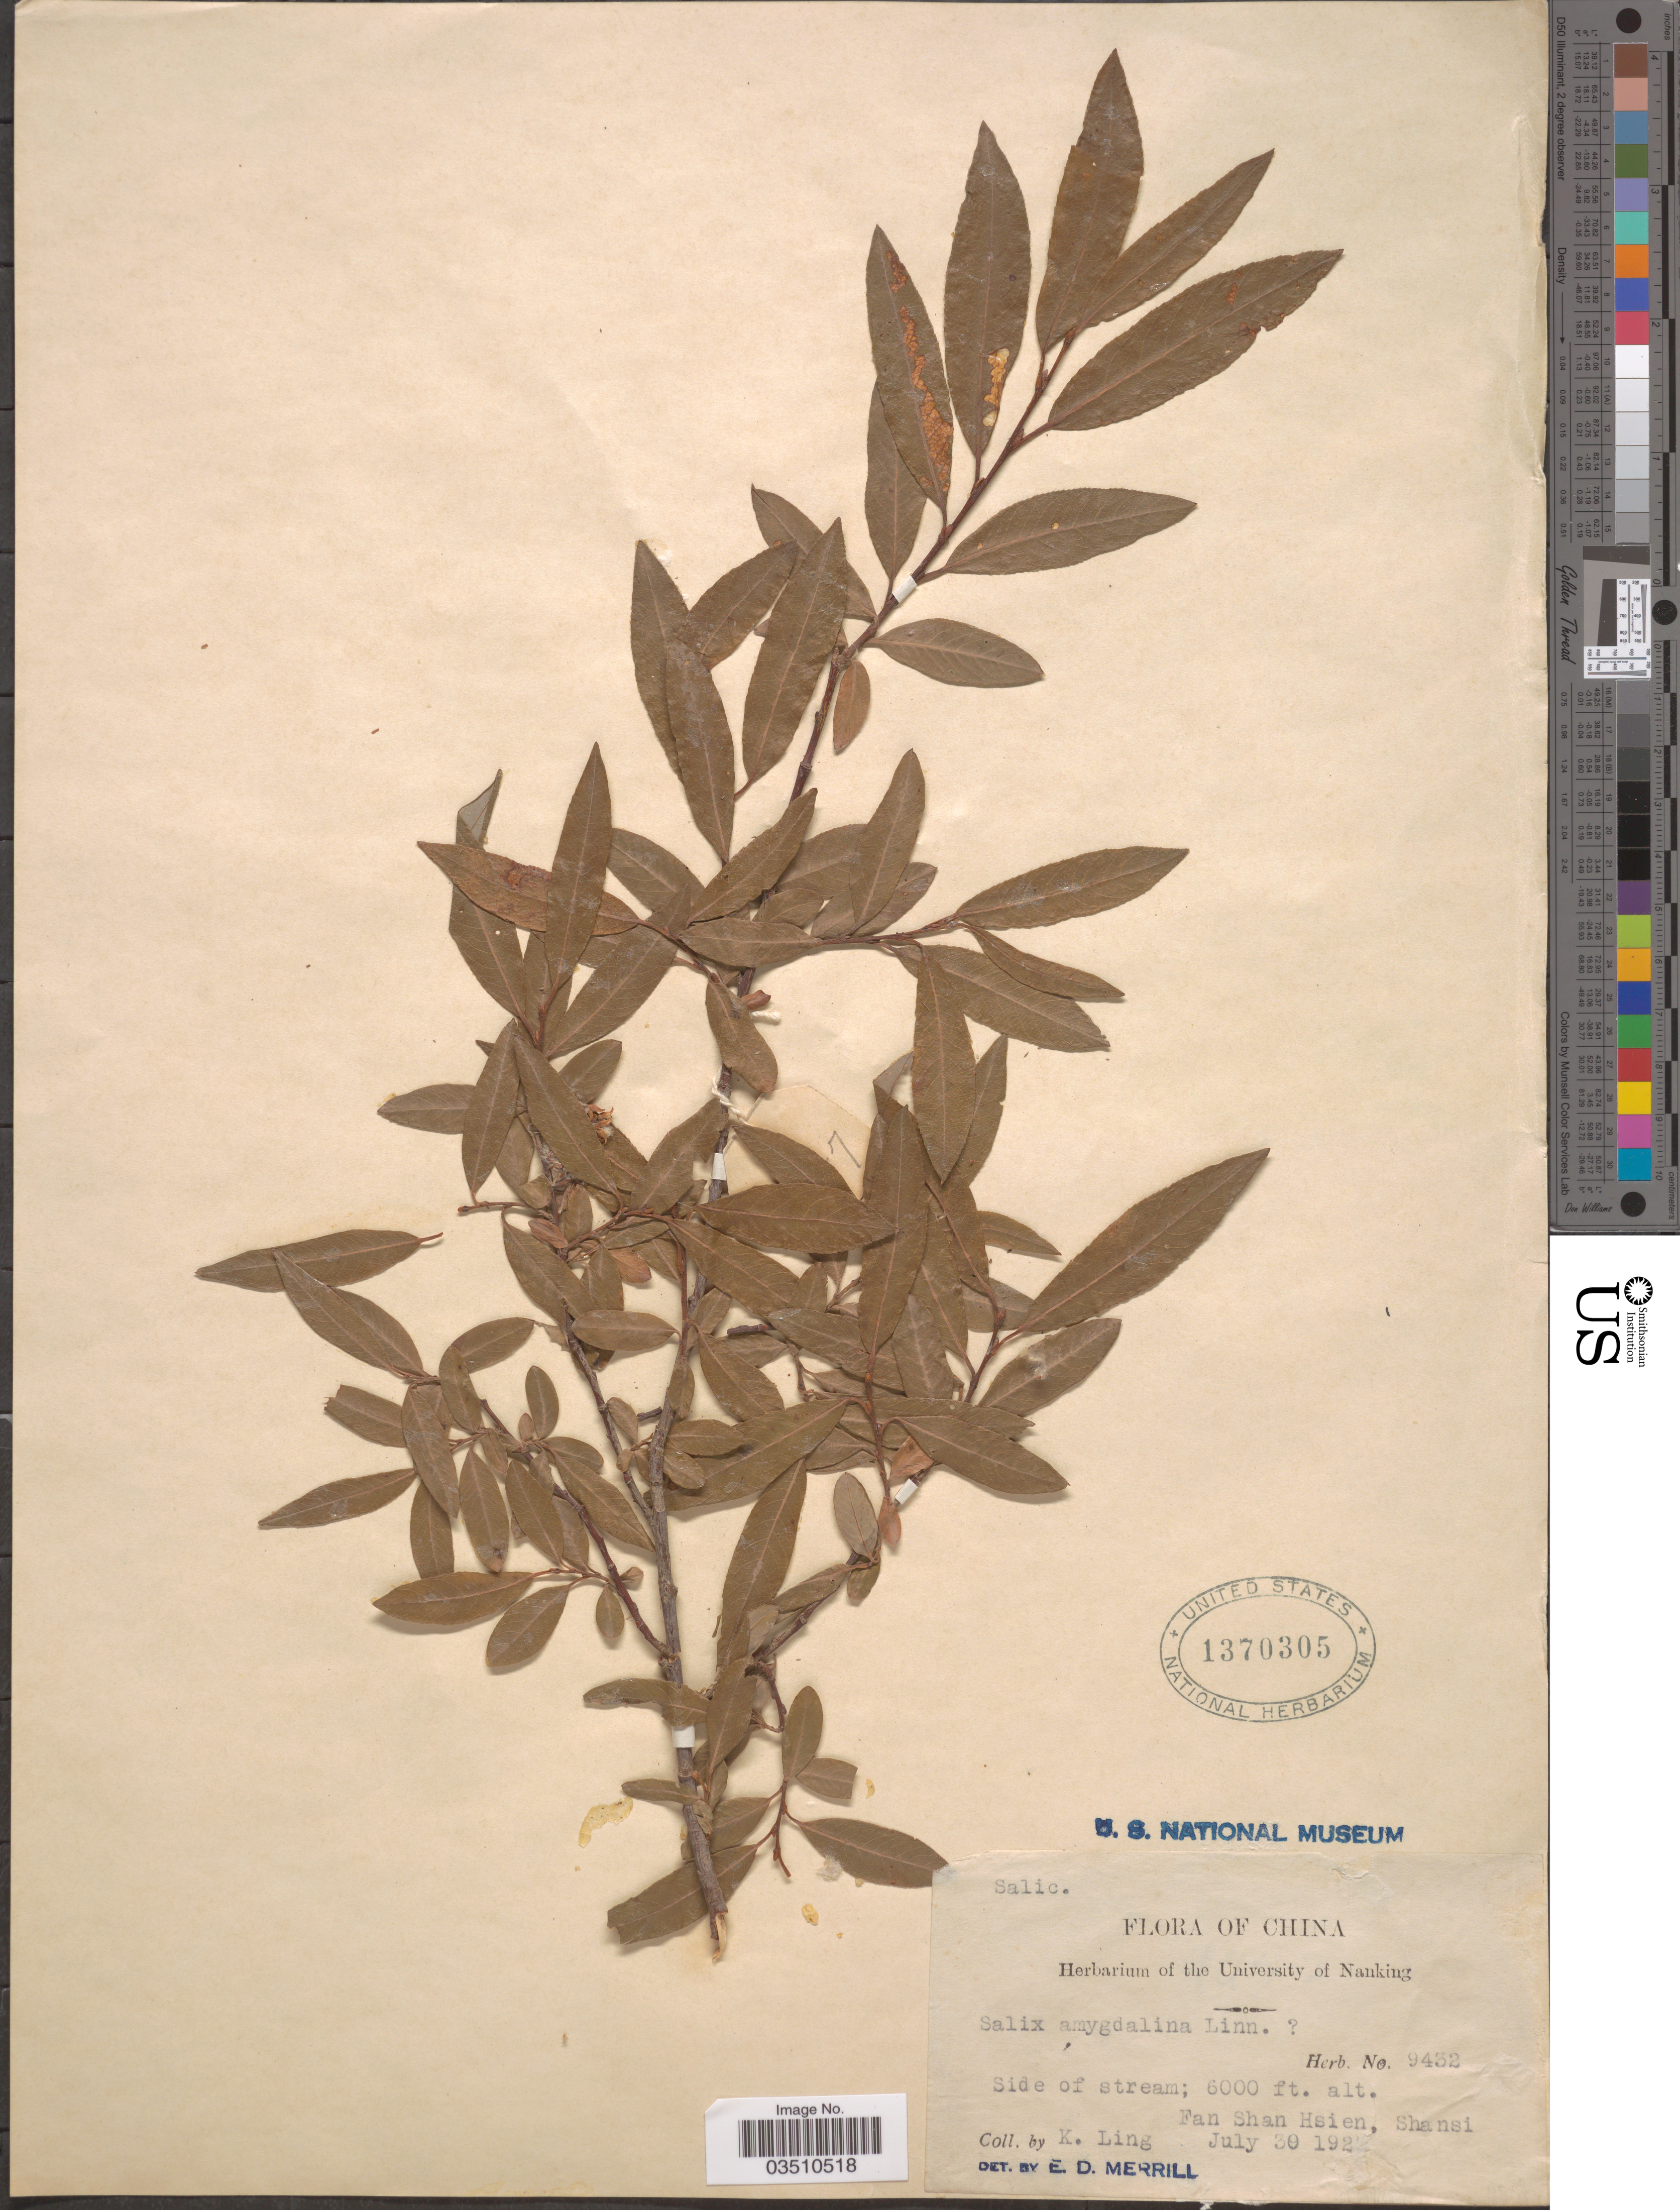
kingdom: Plantae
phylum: Tracheophyta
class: Magnoliopsida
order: Malpighiales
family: Salicaceae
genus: Salix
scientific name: Salix amygdalina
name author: L.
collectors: K. Ling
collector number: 9432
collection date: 1922-07-30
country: China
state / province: Shanxi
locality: Fan Shan Hsien, Shansi.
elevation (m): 1829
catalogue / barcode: US 1370305